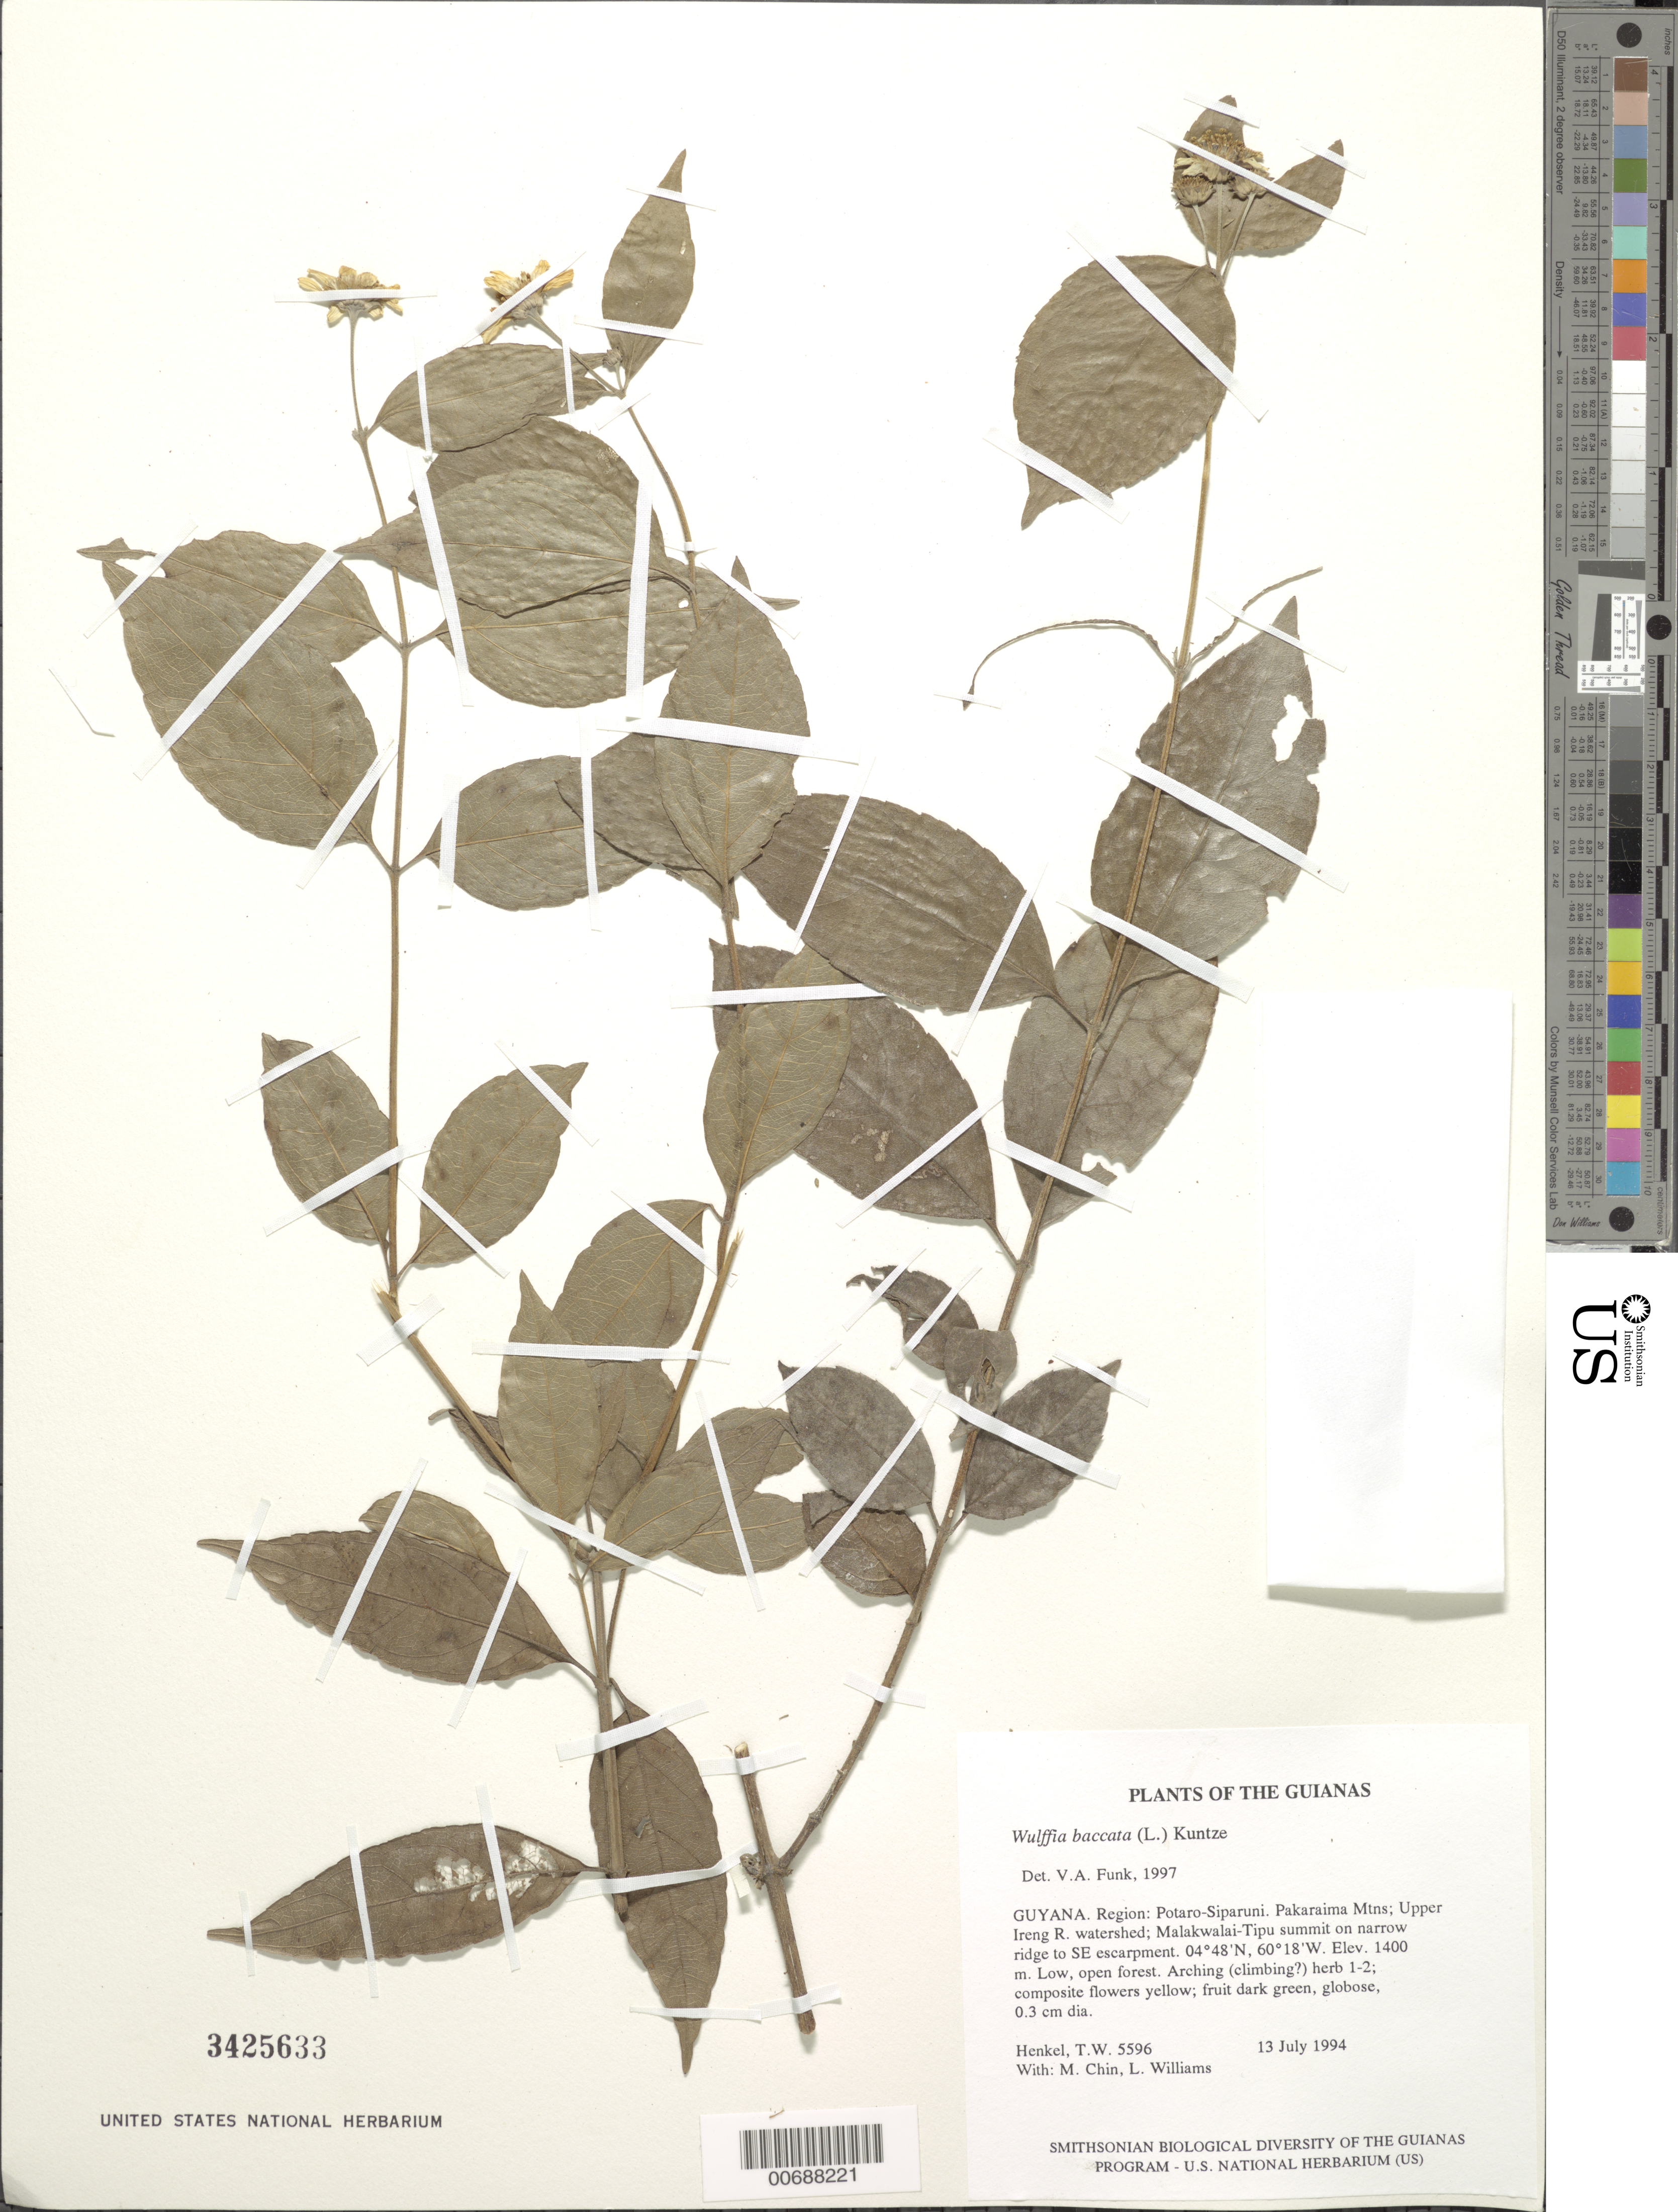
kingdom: Plantae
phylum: Tracheophyta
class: Magnoliopsida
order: Asterales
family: Asteraceae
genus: Wulffia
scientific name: Wulffia baccata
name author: (L. f.) Kuntze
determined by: Funk, Vicki A., (BOT), Smithsonian Institution - National Museum of Natural History (UNITED STATES)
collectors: T. Henkel, M. Chin & L. Williams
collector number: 5596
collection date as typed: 13 July 1994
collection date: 1994-07-13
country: Guyana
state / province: Potaro-Siparuni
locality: Pakaraima Mtns; Upper Ireng R. watershed; Malakwalai-Tipu summit on narrow ridge to SE escarpment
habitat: Low, open forest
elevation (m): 1400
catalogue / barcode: US 3425633